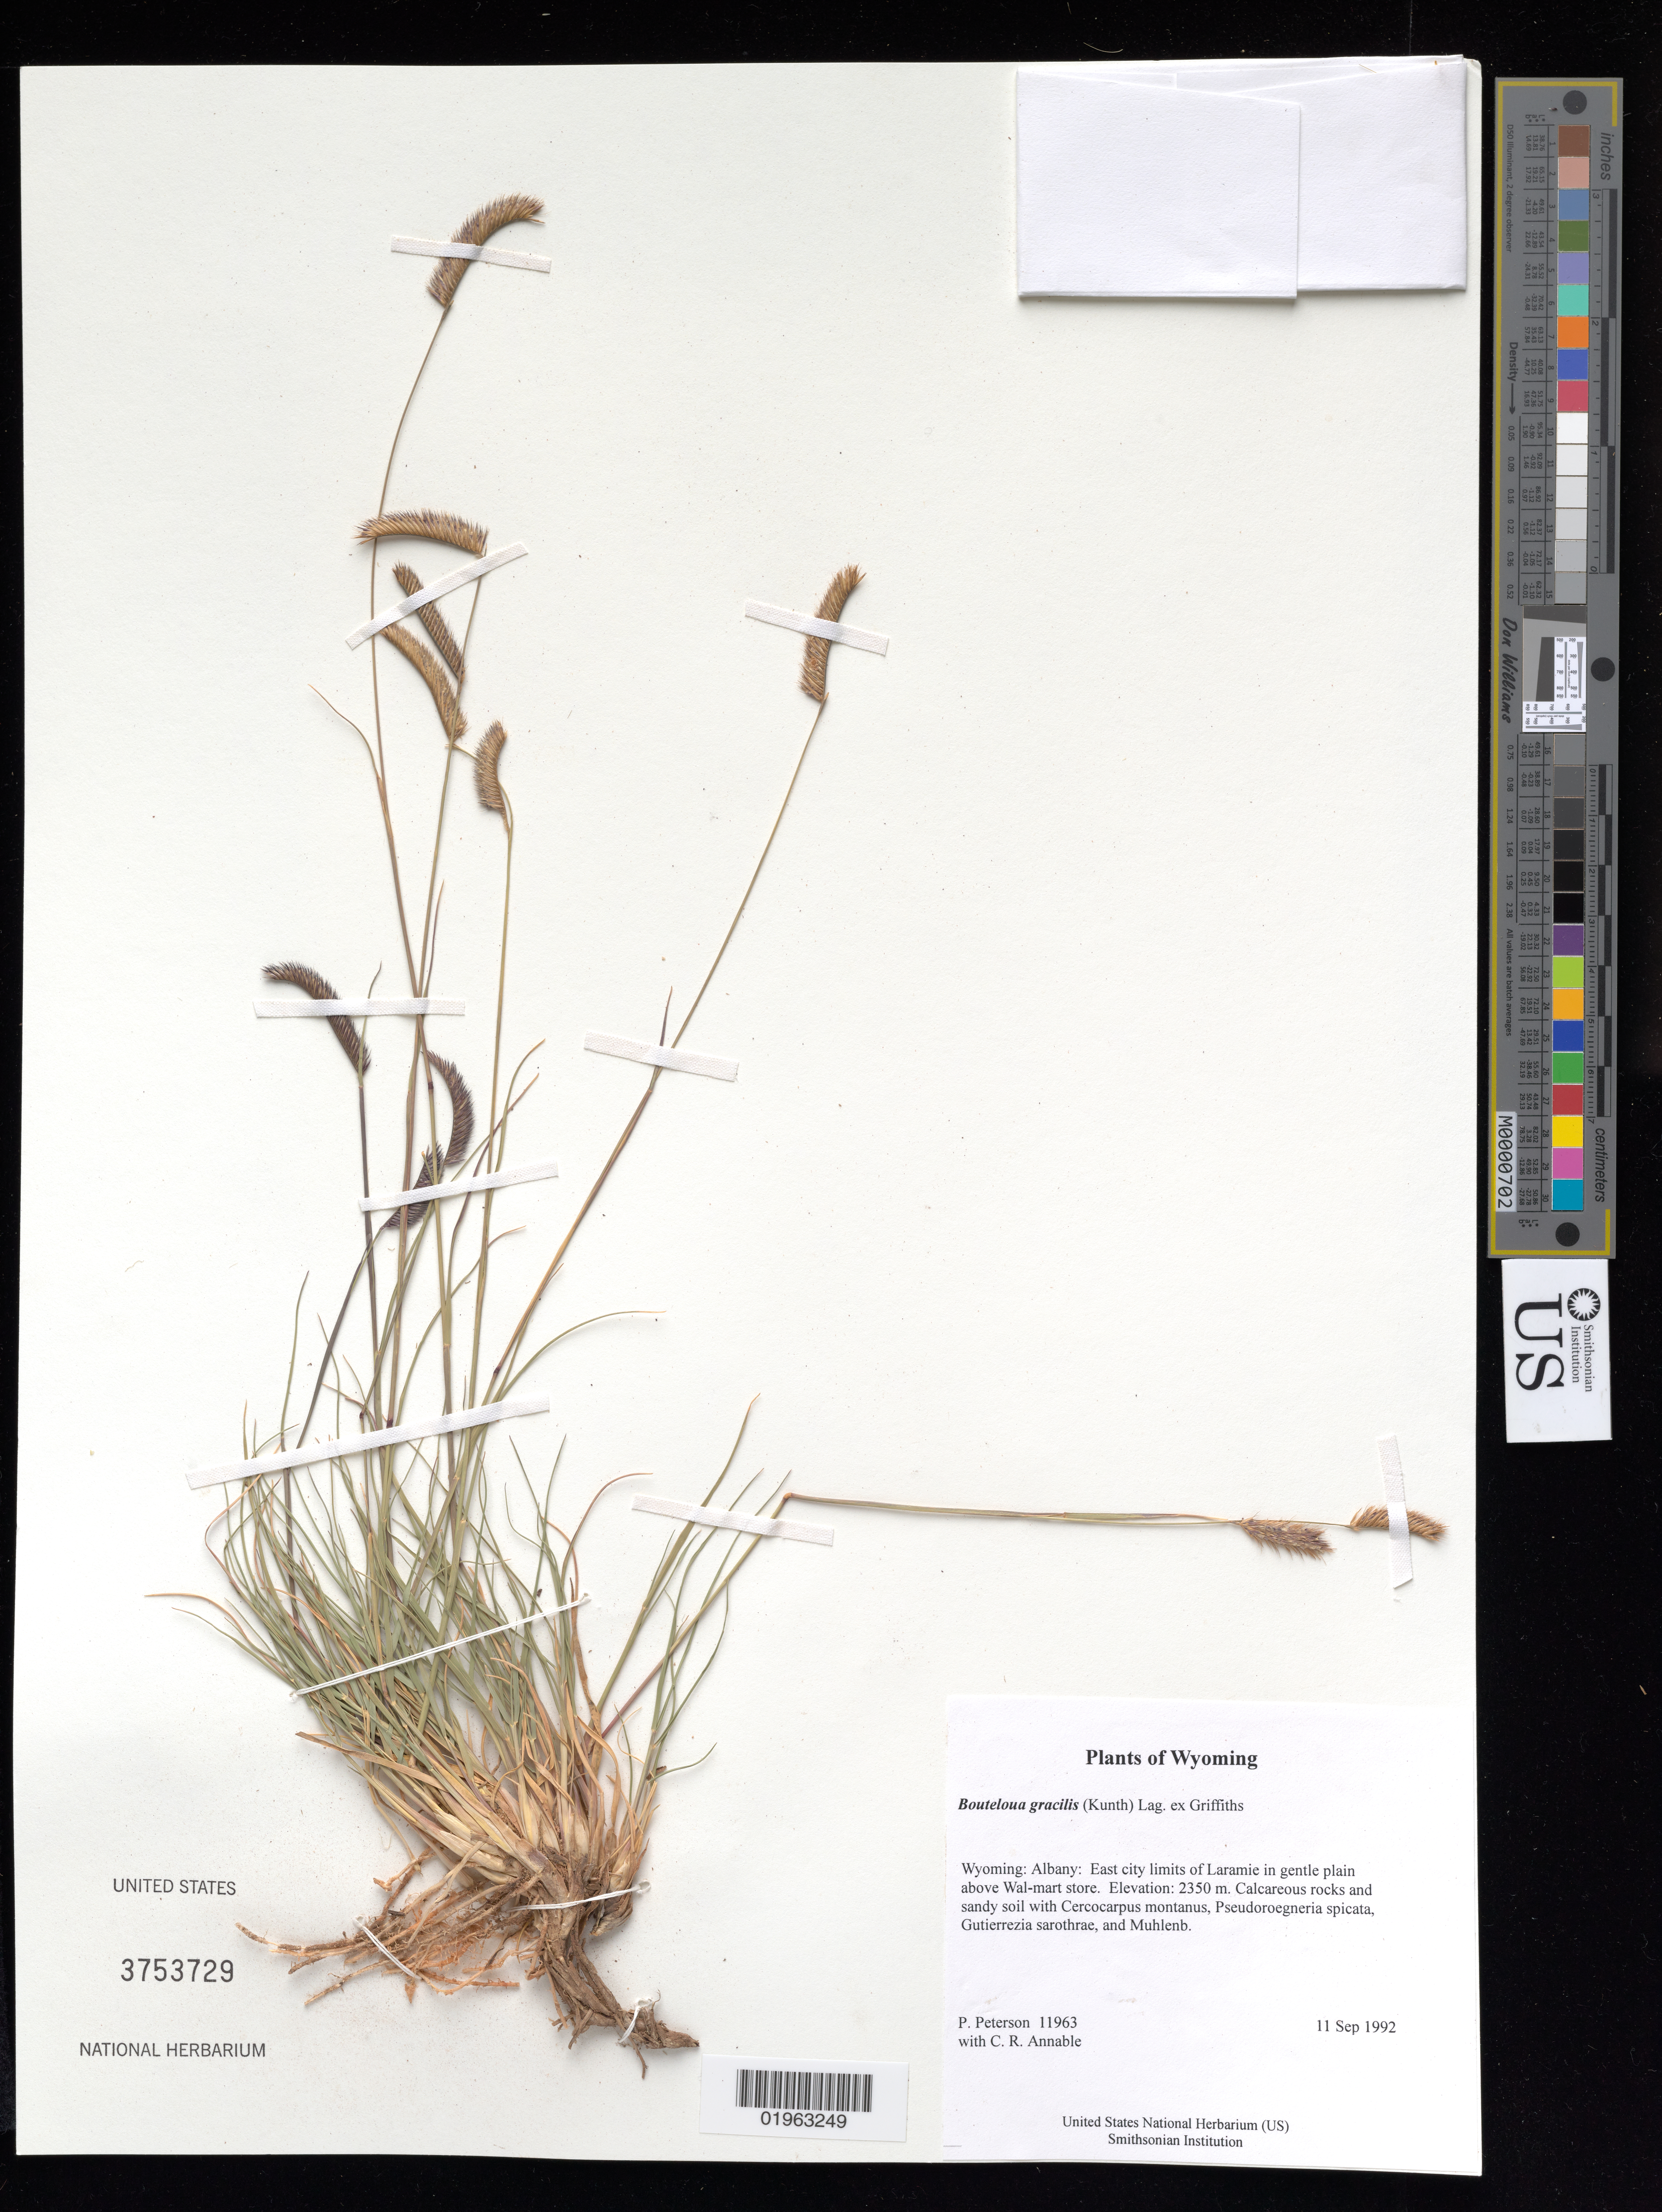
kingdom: Plantae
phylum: Tracheophyta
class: Liliopsida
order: Poales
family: Poaceae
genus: Bouteloua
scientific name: Bouteloua gracilis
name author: (Kunth) Lag. ex Griffiths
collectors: P. M. Peterson & C. R. Annable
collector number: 11963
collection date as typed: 11 Sep 1992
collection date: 1992-09-11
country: United States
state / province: Wyoming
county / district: Albany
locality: East city limits of Laramie in gentle plain above Wal-mart store.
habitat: Calcareous rocks and sandy soil with Cercocarpus montanus, Pseudoroegneria spicata, Gutierrezia sarothrae, and Muhlenb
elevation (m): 2350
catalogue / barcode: US 3753729